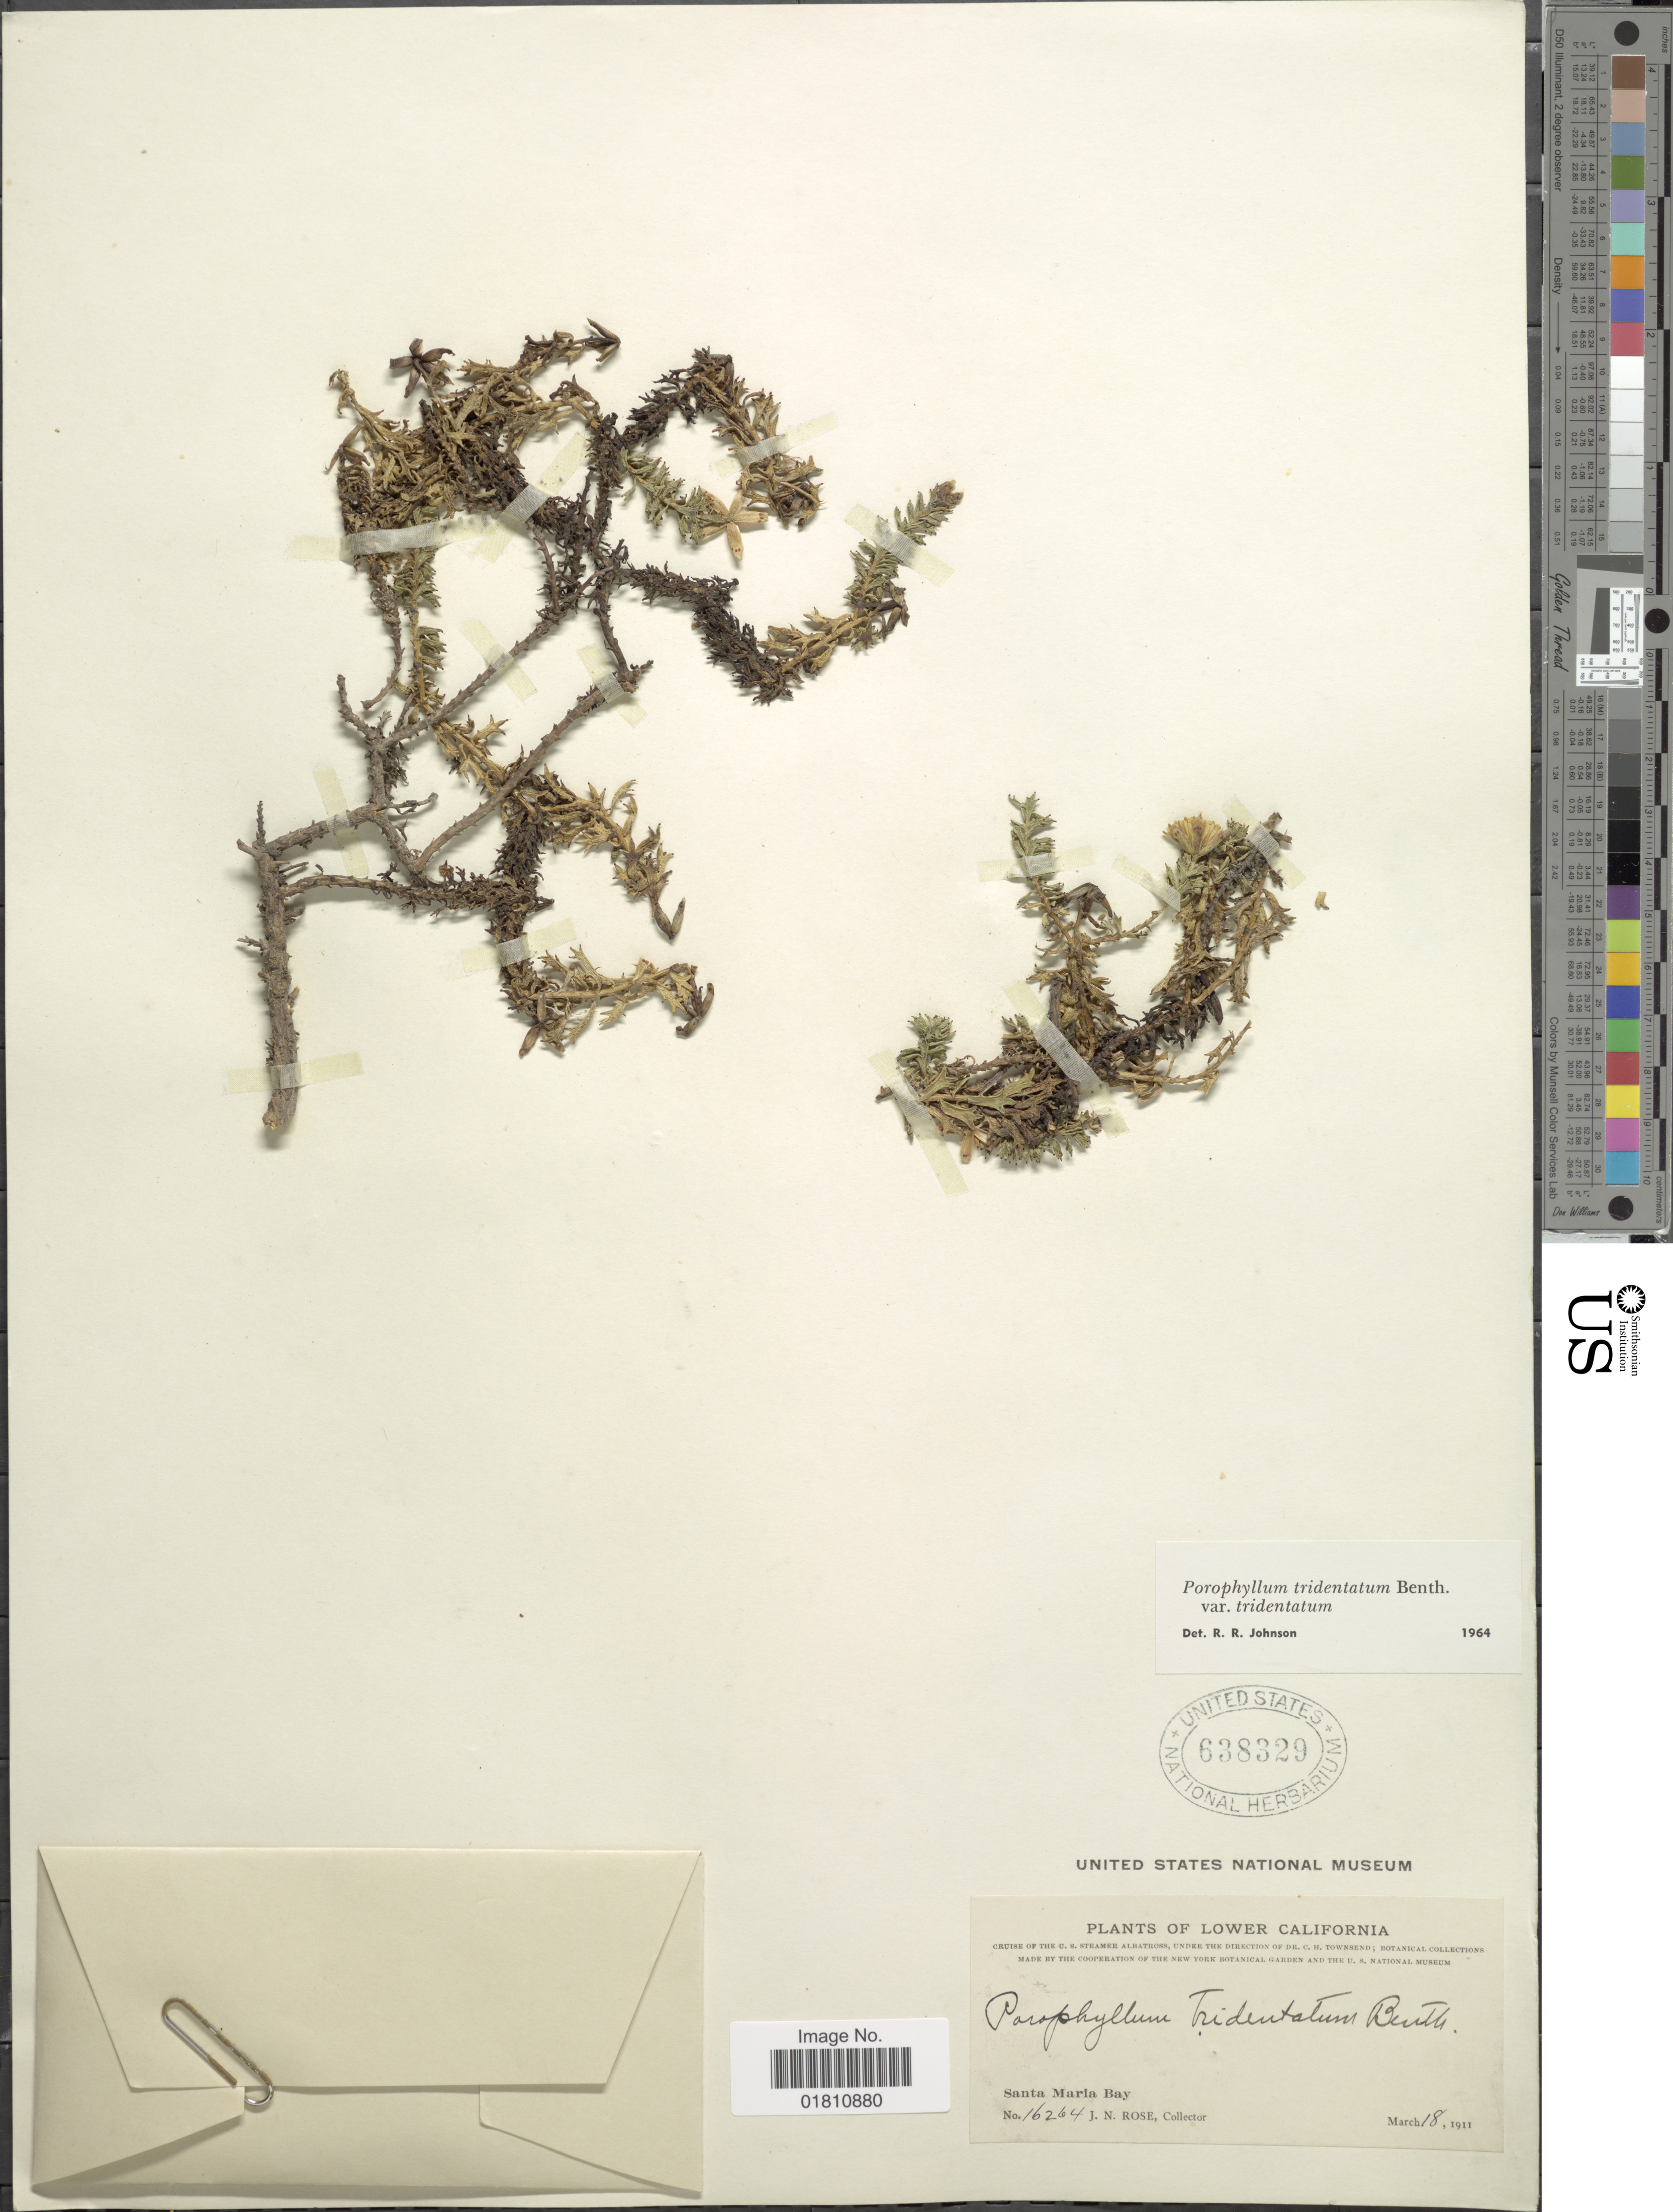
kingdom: Plantae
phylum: Tracheophyta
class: Magnoliopsida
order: Asterales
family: Asteraceae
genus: Bajacalia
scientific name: Bajacalia tridentata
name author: (Benth.) Loockerman et al.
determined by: Anzuinelli, M.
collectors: J. N. Rose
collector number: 16264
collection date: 1911-03-18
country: Mexico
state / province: Baja California Sur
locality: Lower California, Santa Maria Bay.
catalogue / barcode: US 638329